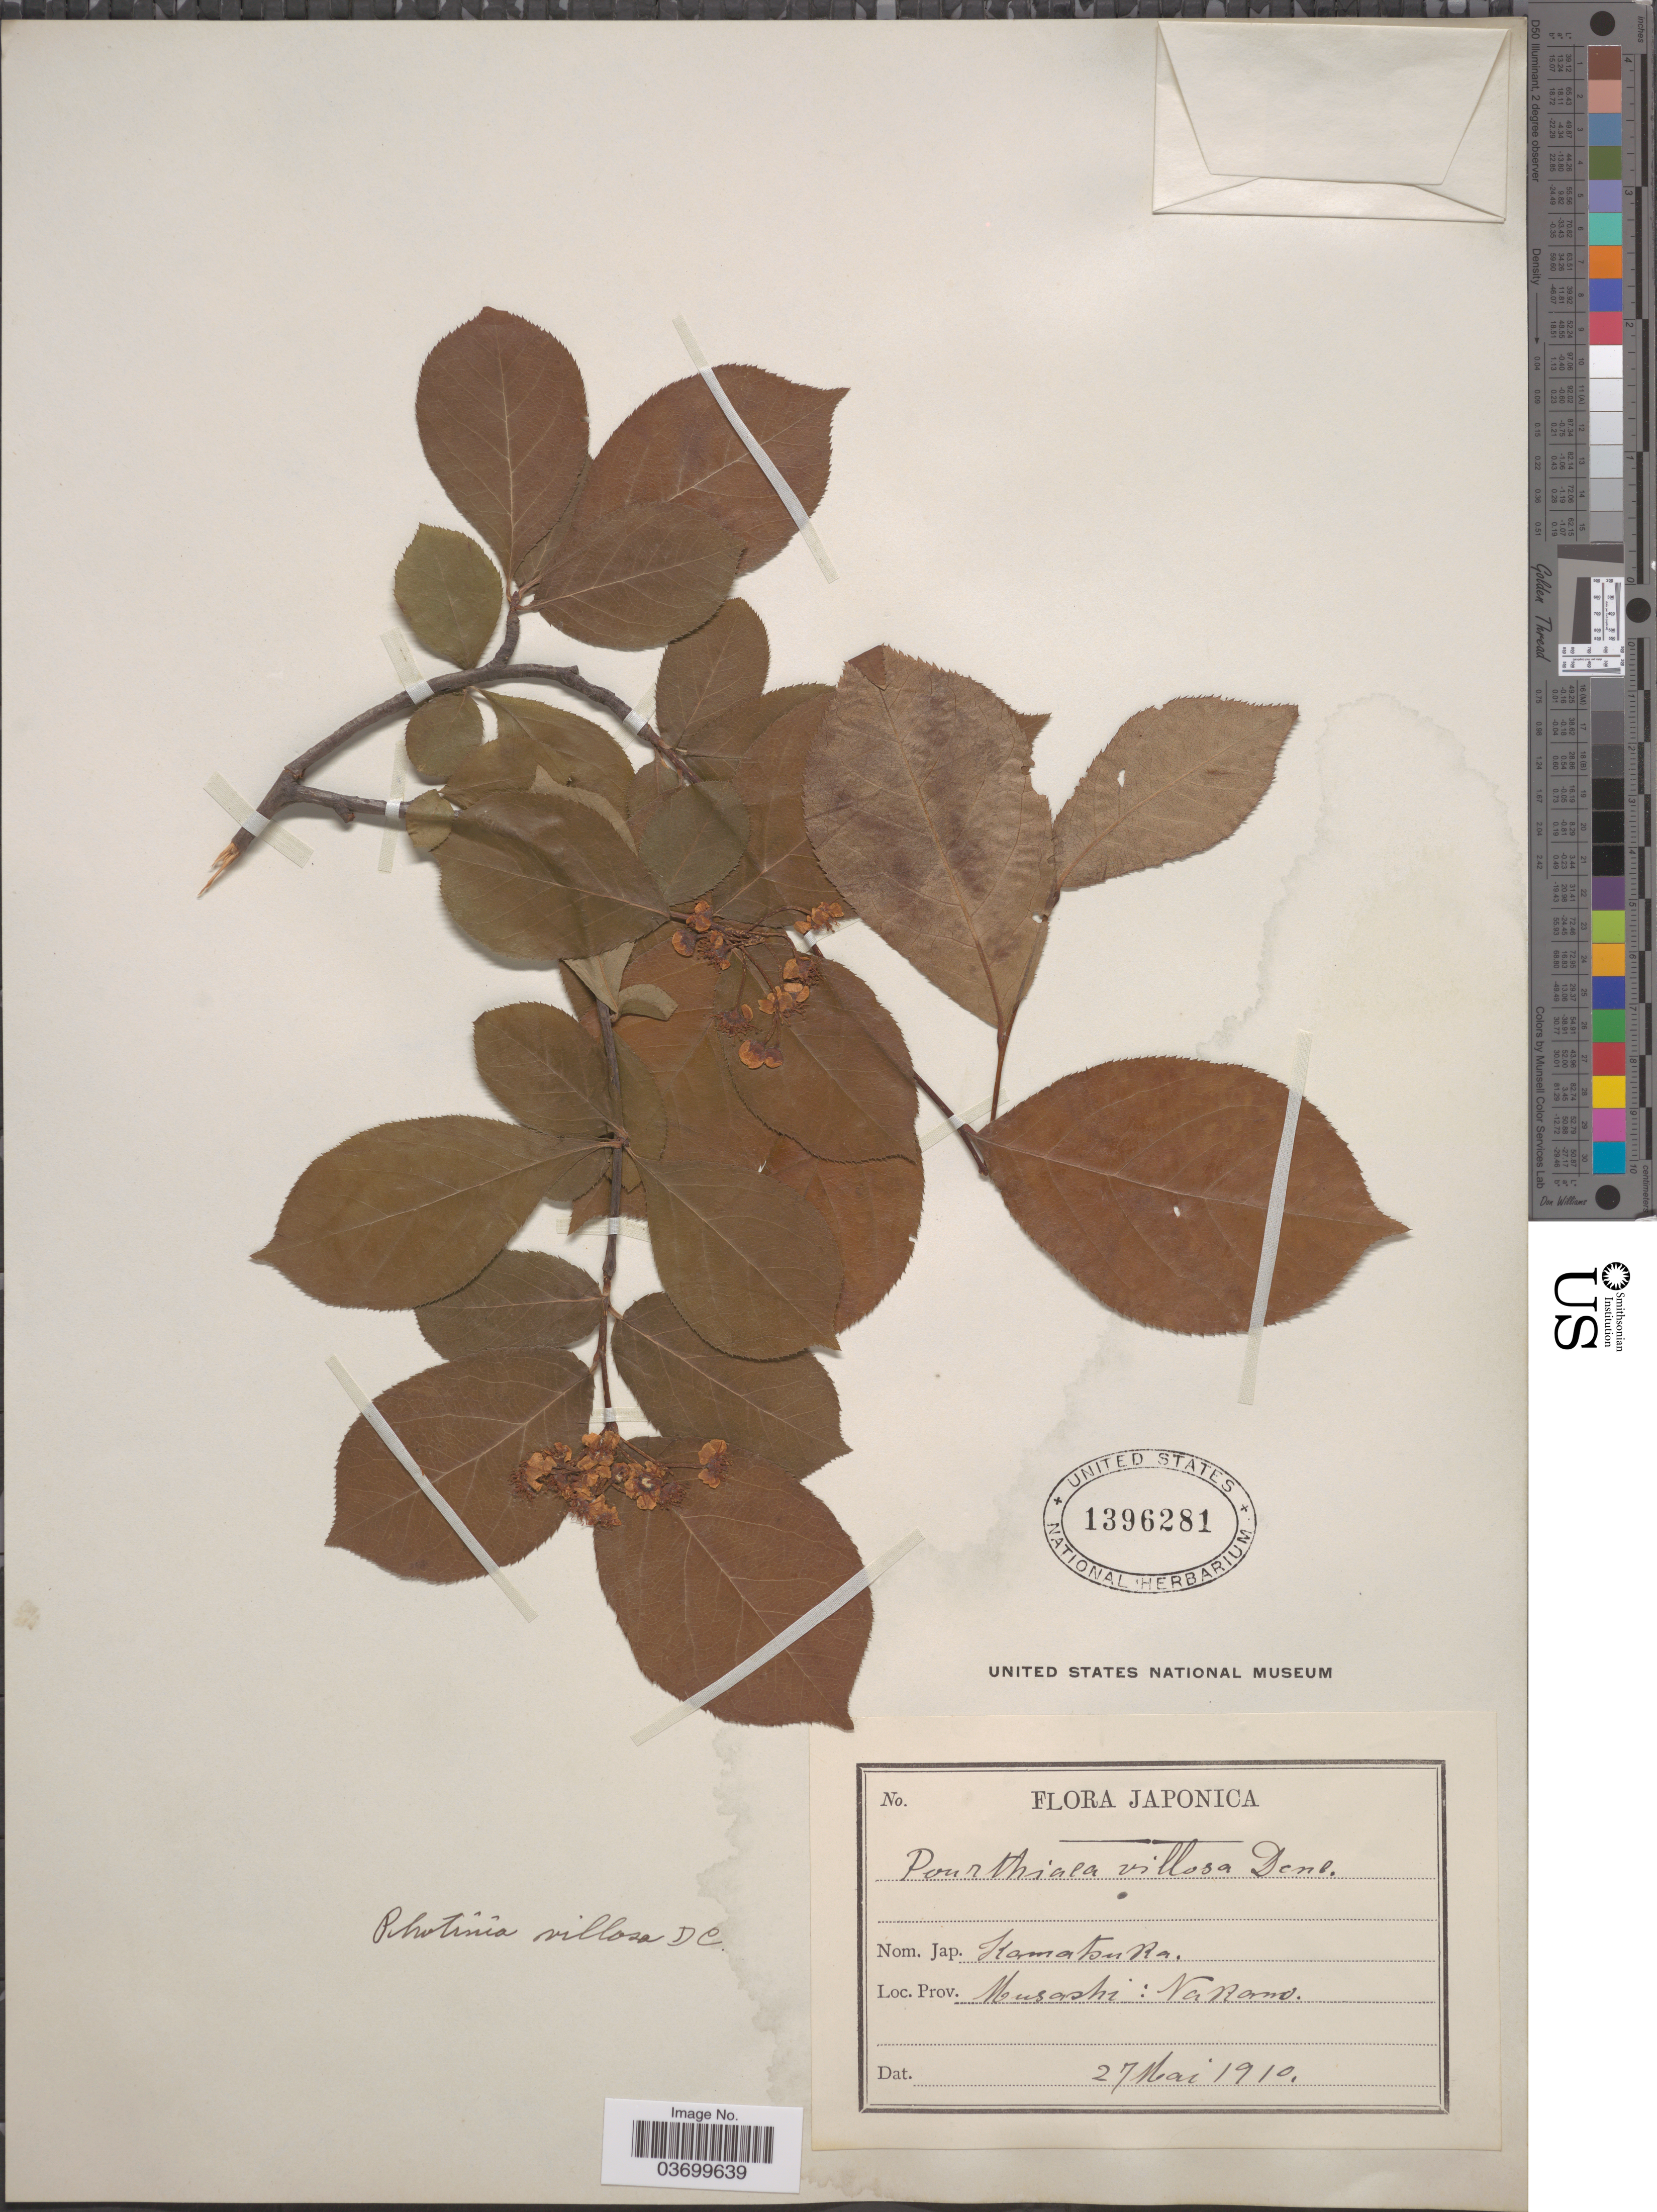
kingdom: Plantae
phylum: Tracheophyta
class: Magnoliopsida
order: Rosales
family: Rosaceae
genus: Photinia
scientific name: Photinia villosa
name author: (DC.) Thunb.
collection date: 1910-05-27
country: Japan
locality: Musashi: Naramo.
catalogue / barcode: US 1396281